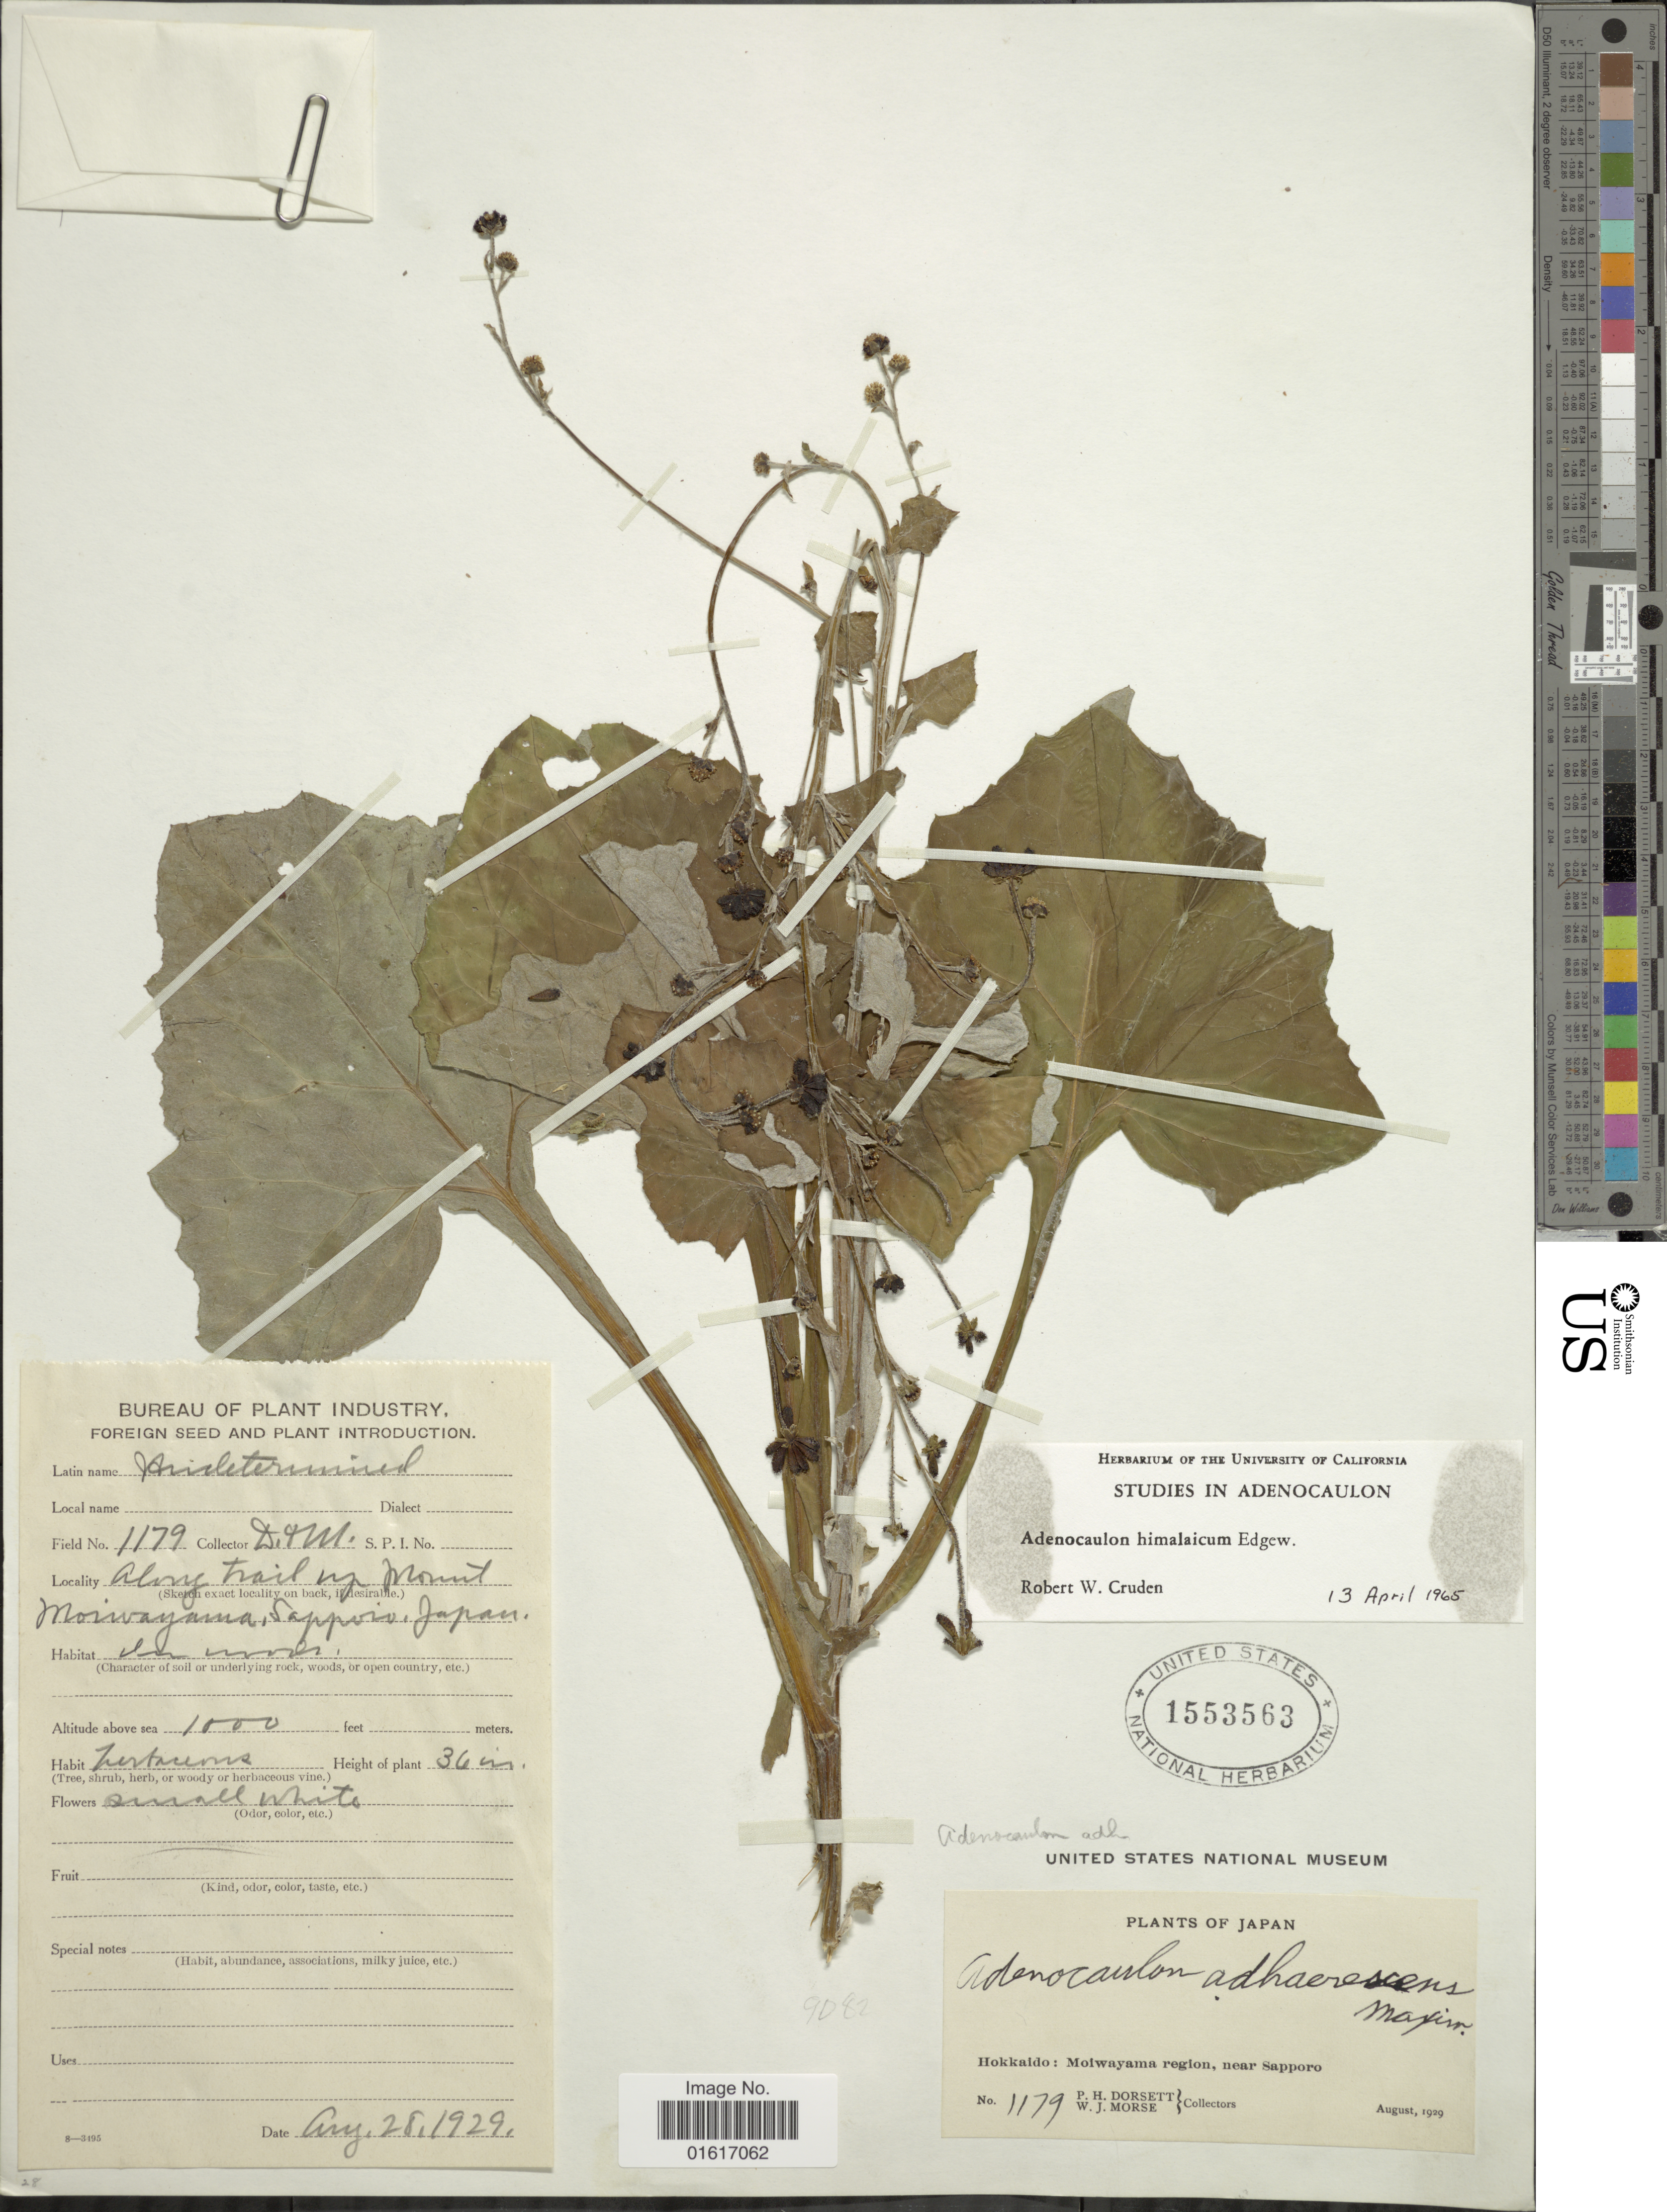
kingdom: Plantae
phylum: Tracheophyta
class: Magnoliopsida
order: Asterales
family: Asteraceae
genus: Adenocaulon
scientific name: Adenocaulon himalaicum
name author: Edgew.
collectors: P. H. Dorsett & W. J. Morse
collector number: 1179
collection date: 1929-08-28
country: Japan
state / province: Hokkaidō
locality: Moiwayama region, near Sapporo, Along trail up Mount Moiwayama, Sappoio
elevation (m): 305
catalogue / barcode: US 1553563